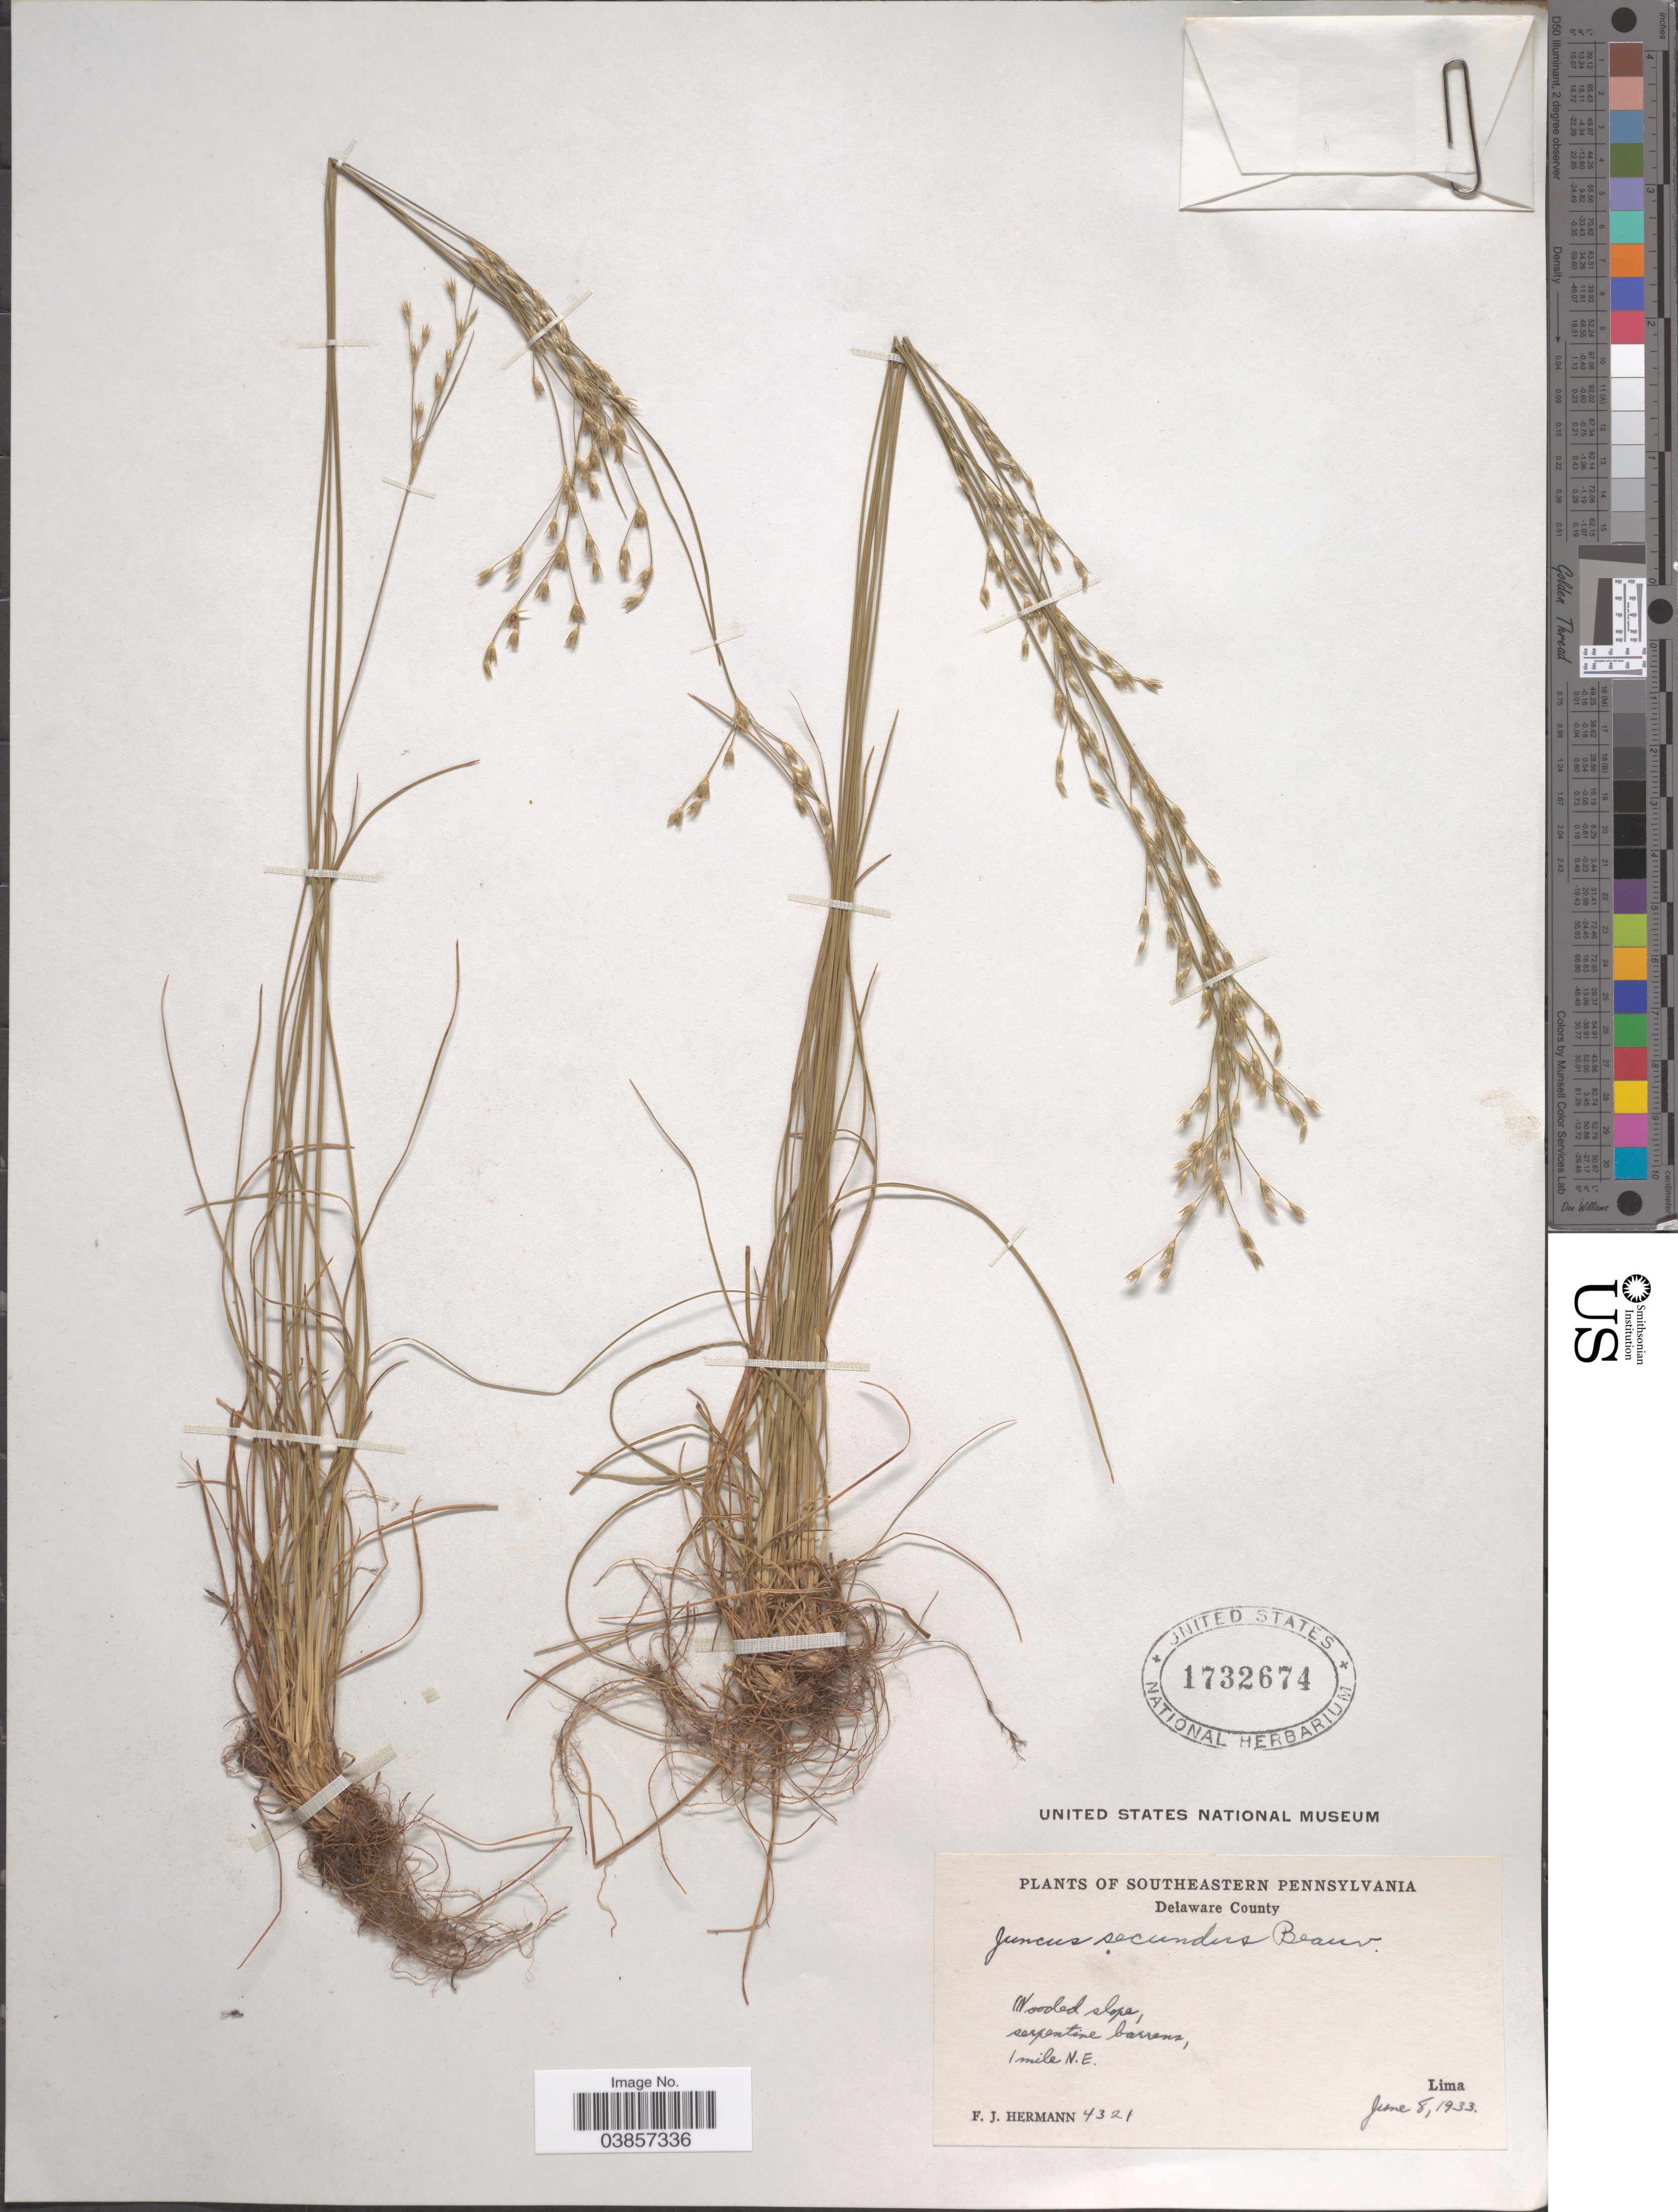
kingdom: Plantae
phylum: Tracheophyta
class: Liliopsida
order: Poales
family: Juncaceae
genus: Juncus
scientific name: Juncus secundus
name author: P. Beauv.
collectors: F. J. Hermann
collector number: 4321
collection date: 1933-06-08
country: United States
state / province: Pennsylvania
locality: Southeastern Pennsylvania. Delaware County. 1 mile N.E. Lima.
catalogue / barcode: US 1732674